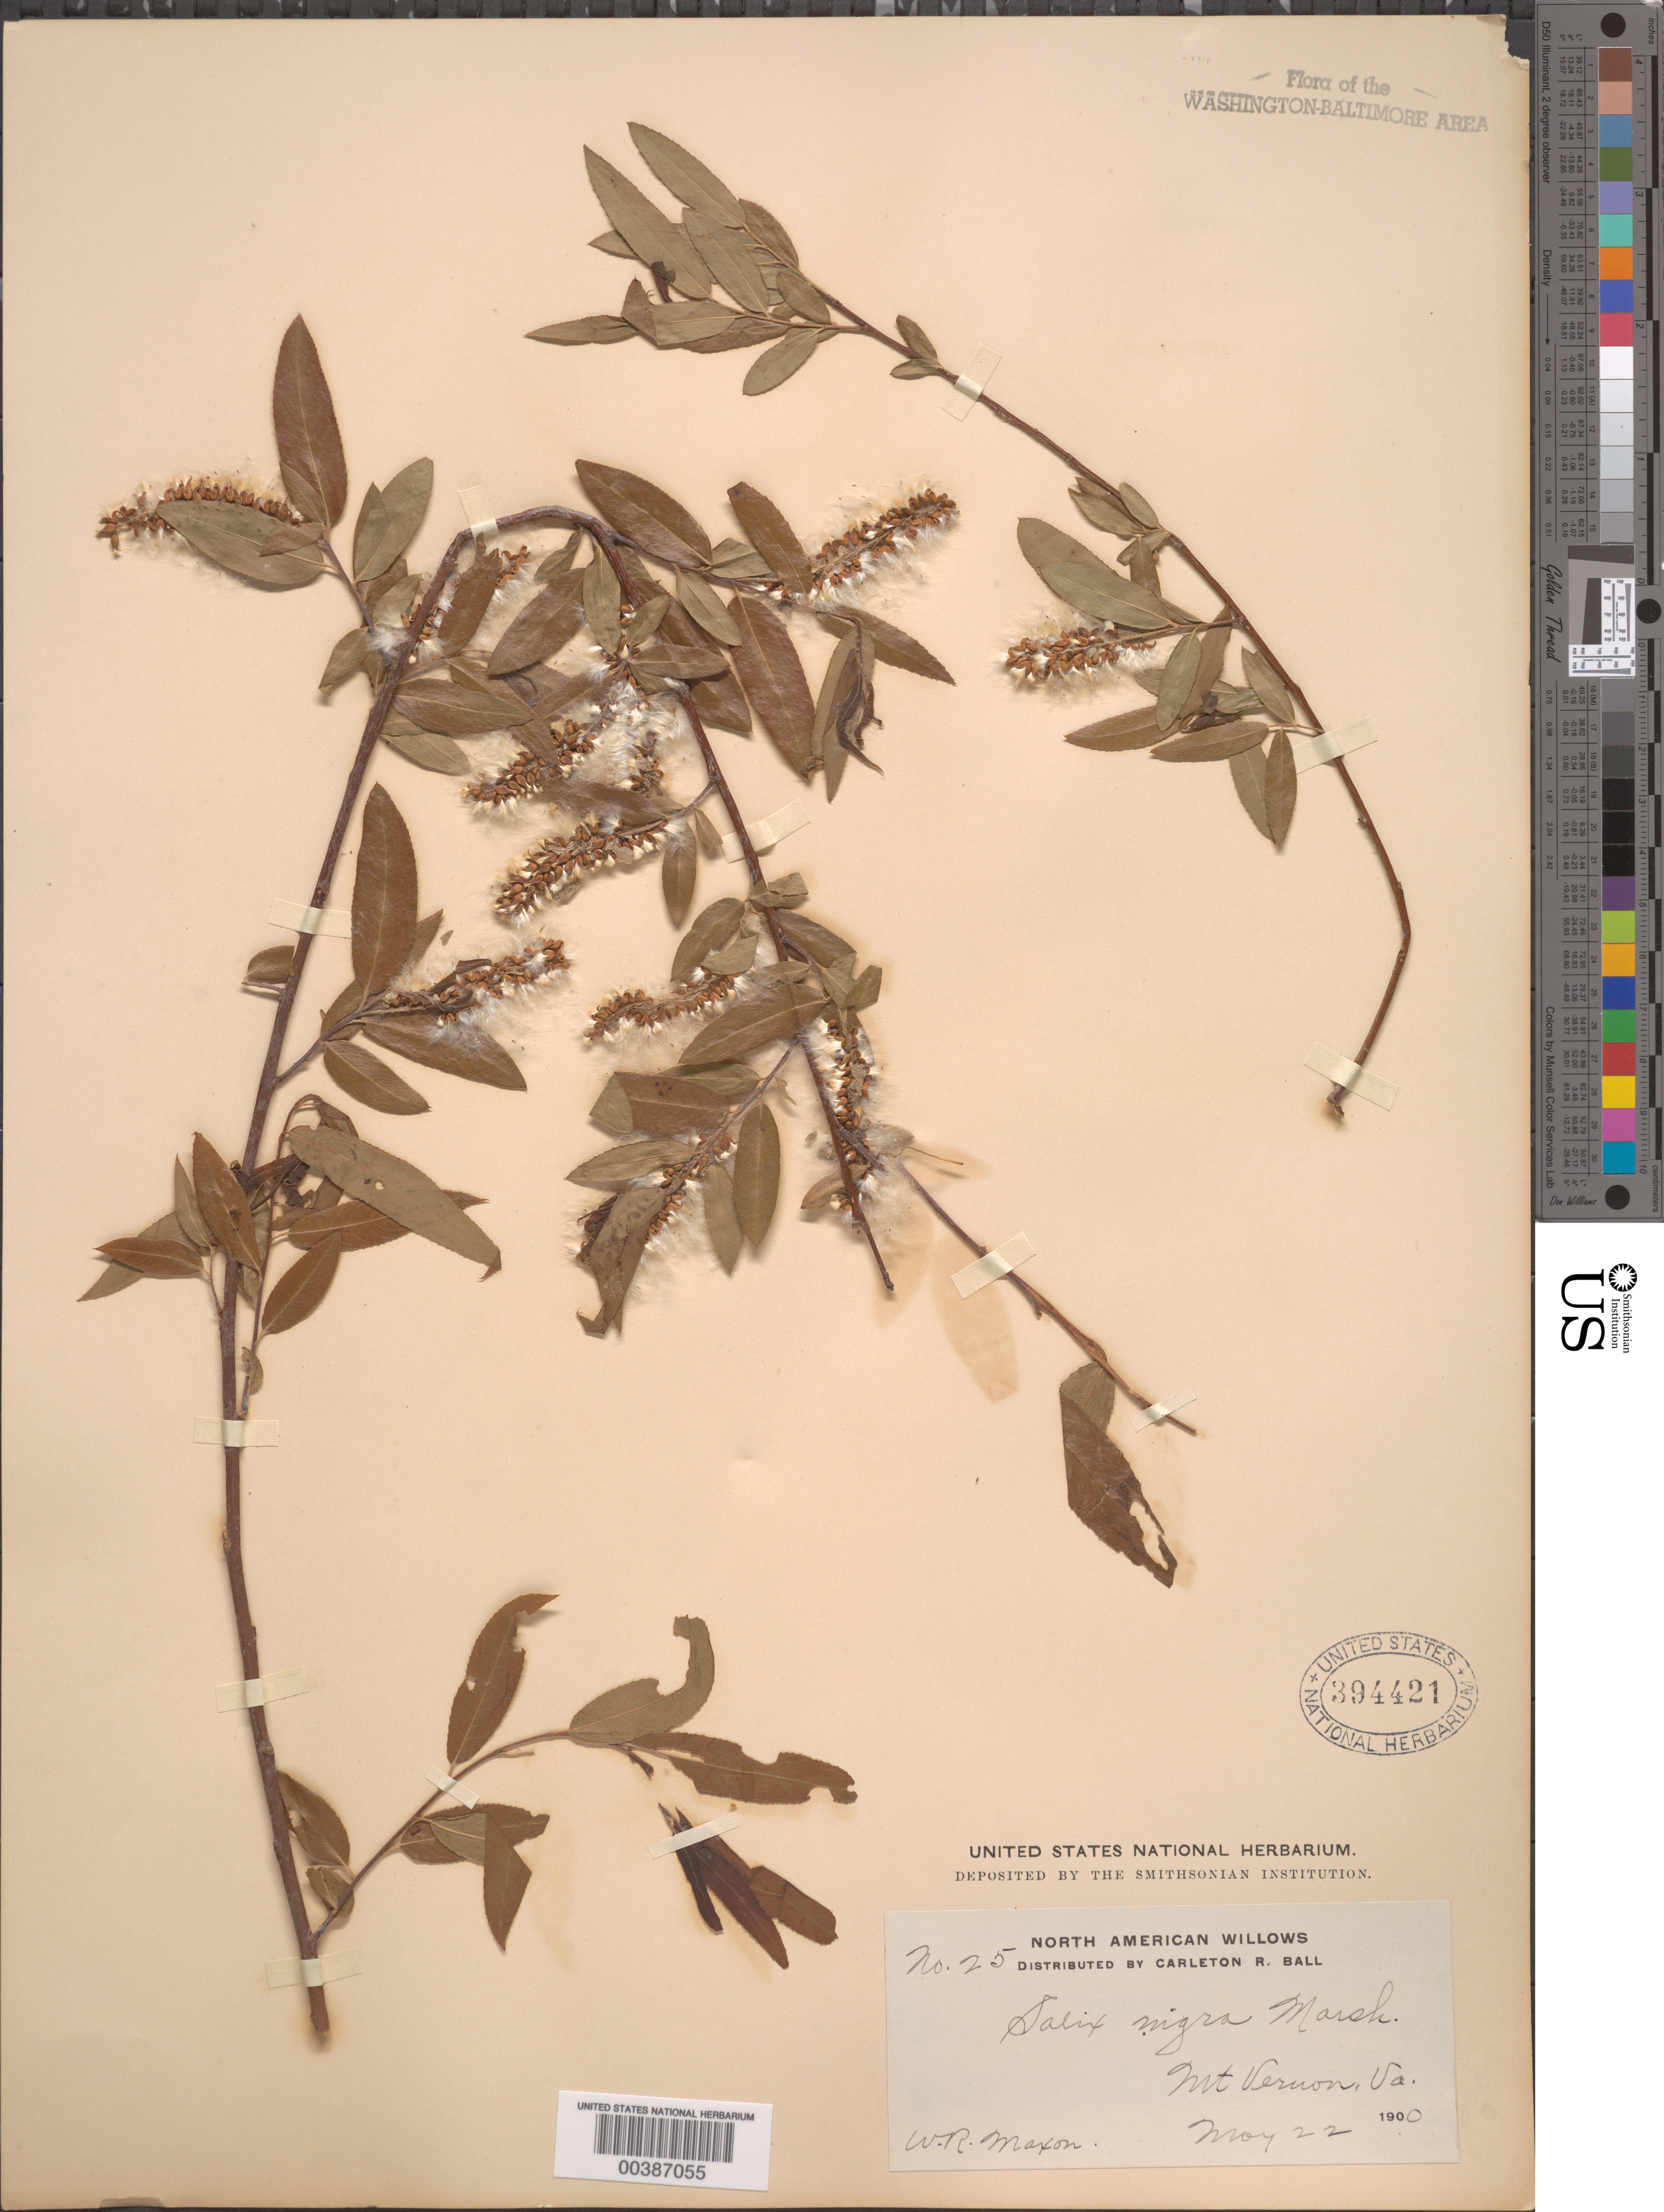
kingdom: Plantae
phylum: Tracheophyta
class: Magnoliopsida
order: Malpighiales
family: Salicaceae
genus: Salix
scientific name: Salix nigra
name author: Marshall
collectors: W. R. Maxon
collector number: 25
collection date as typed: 22 May 1900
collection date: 1900-05-22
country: United States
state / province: Virginia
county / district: Fairfax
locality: Mount Vernon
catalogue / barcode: US 394421